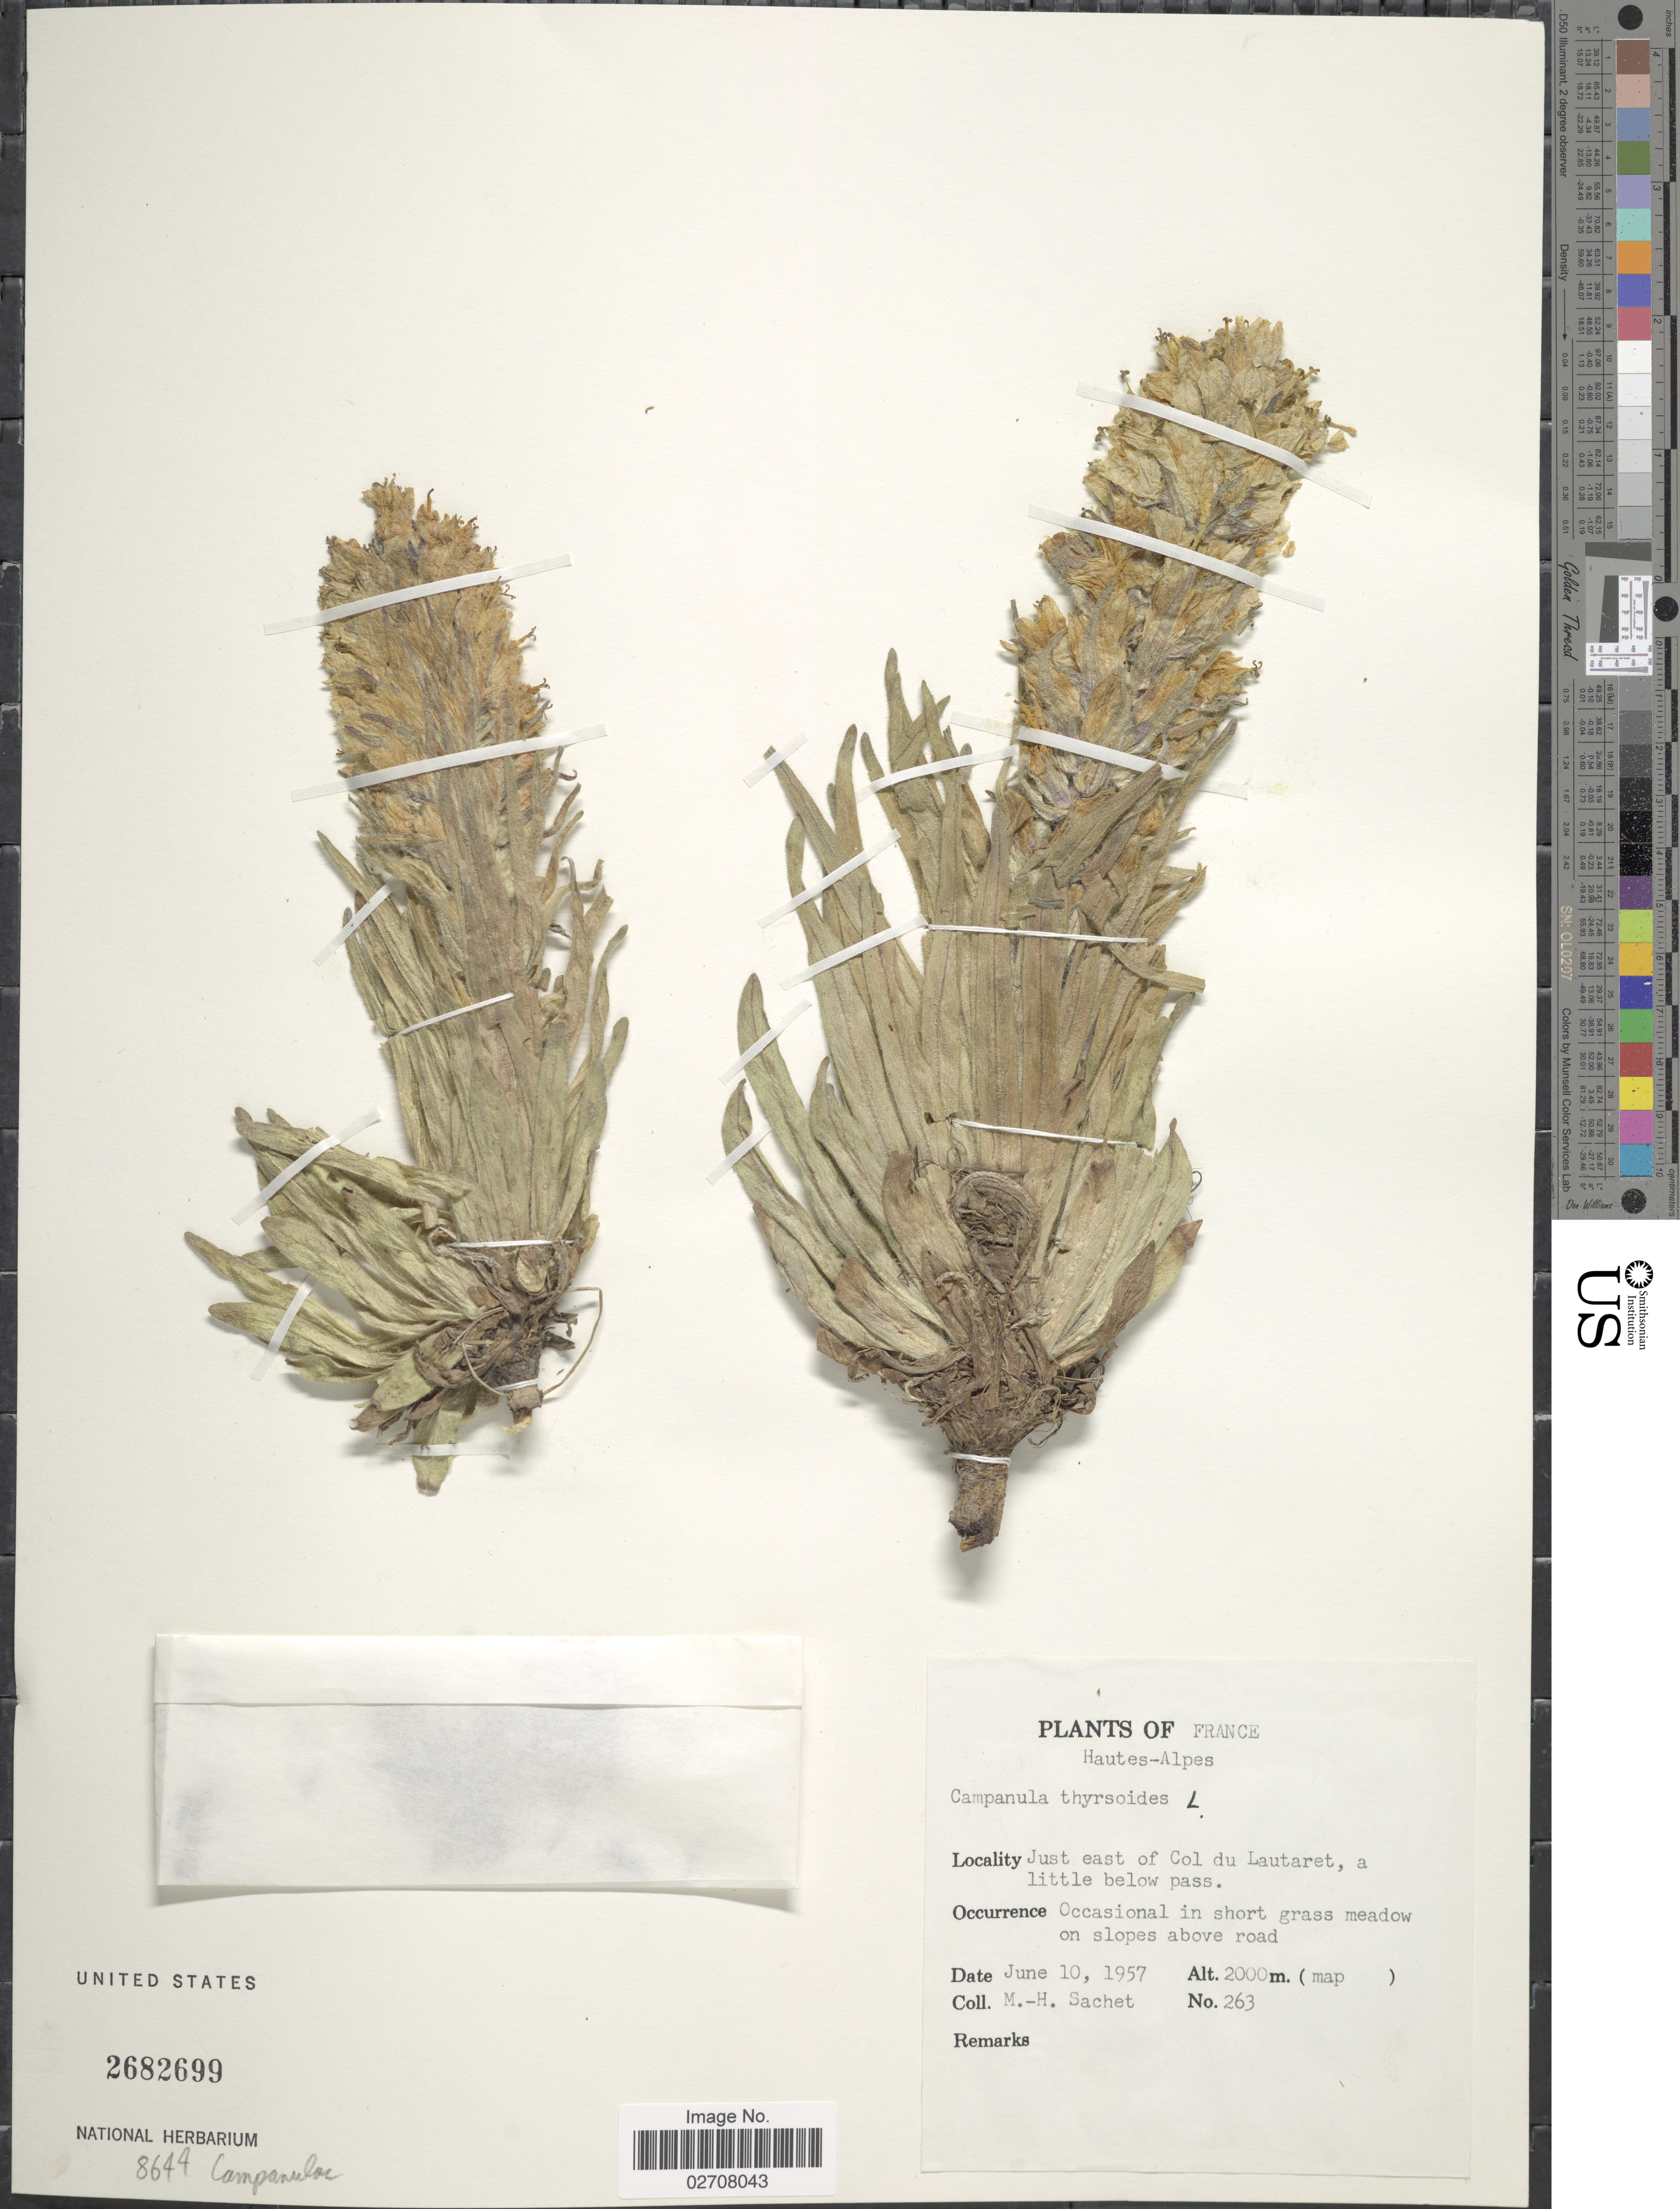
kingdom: Plantae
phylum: Tracheophyta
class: Magnoliopsida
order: Asterales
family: Campanulaceae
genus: Campanula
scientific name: Campanula thyrsoides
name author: L.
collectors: M.-H. Sachet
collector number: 263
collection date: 1957-06-10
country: France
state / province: Provence-Alpes-Côte d'Azur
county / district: Hautes-Alpes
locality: Hautes-Alpes, Just east of Col du Lautaret, a little below pass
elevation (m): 2000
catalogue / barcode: US 2682699